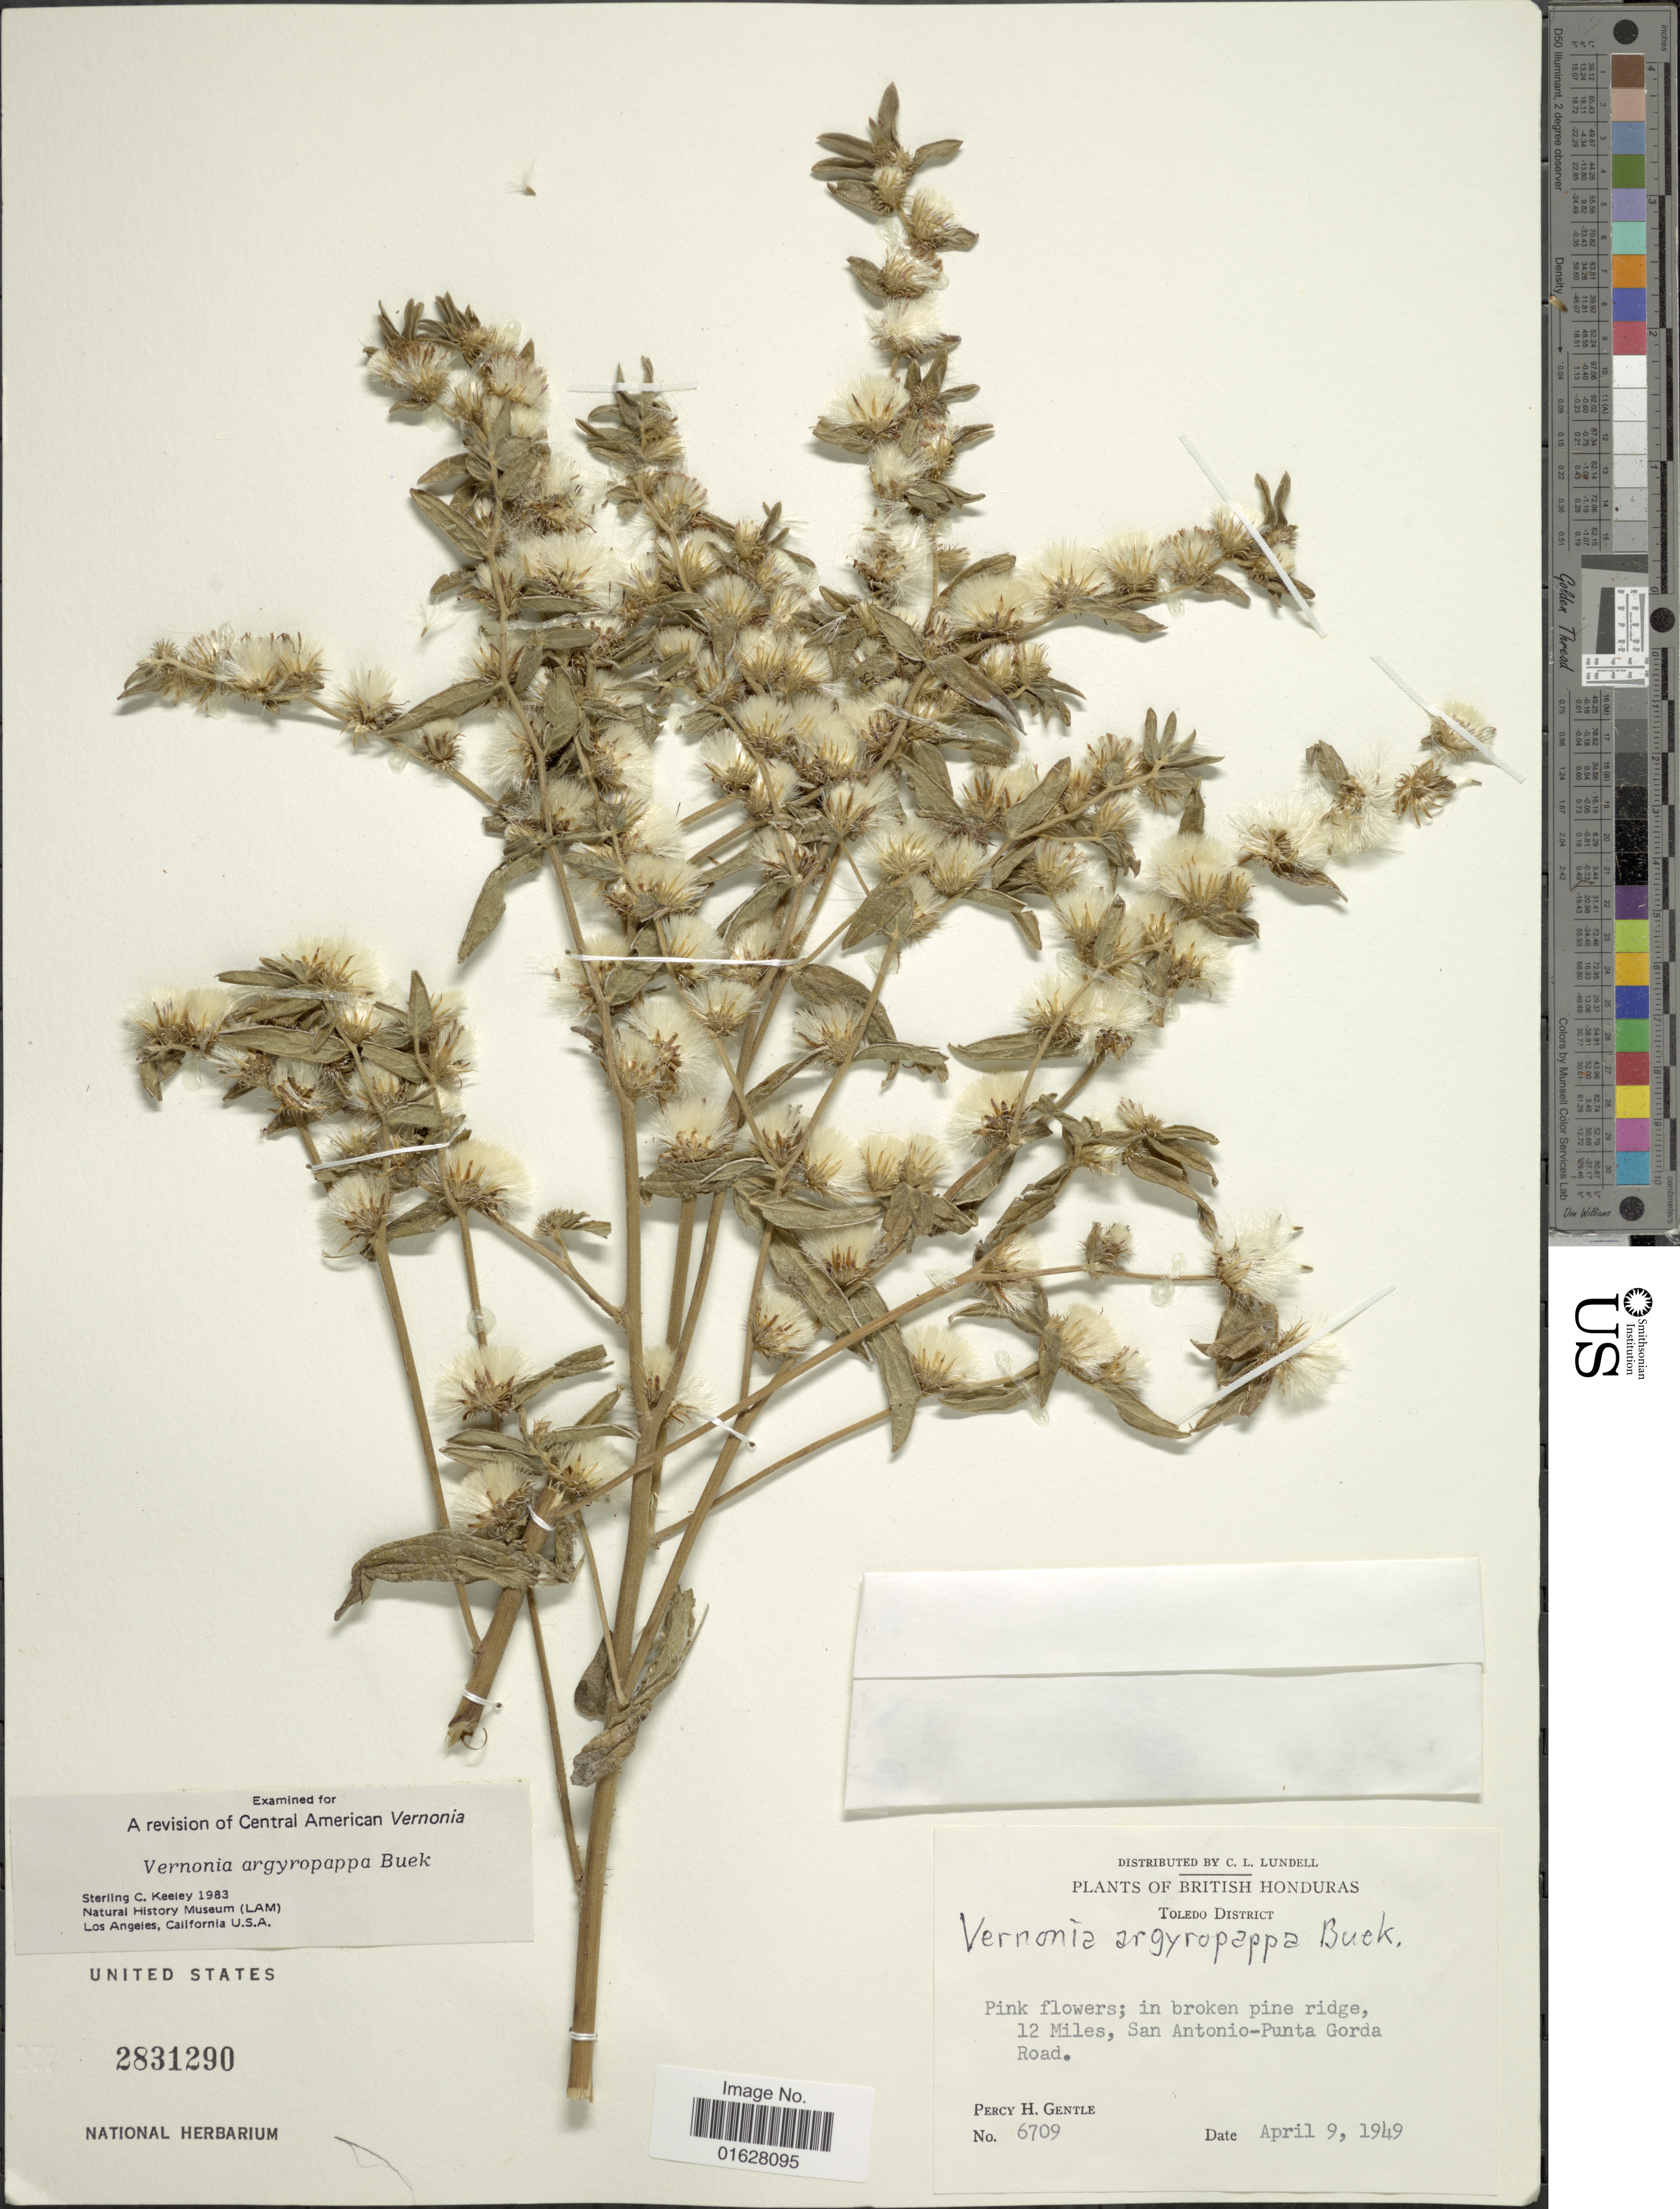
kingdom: Plantae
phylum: Tracheophyta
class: Magnoliopsida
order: Asterales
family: Asteraceae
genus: Lepidaploa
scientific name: Lepidaploa salzmannii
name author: (DC.) H. Rob.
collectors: P. H. Gentle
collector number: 6709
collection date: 1949-04-09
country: Belize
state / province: Toledo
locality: British Honduras. Toledo District. in broken pine ridge, 12 miles, San Antonio-Punta Gorda Road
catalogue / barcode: US 2831290